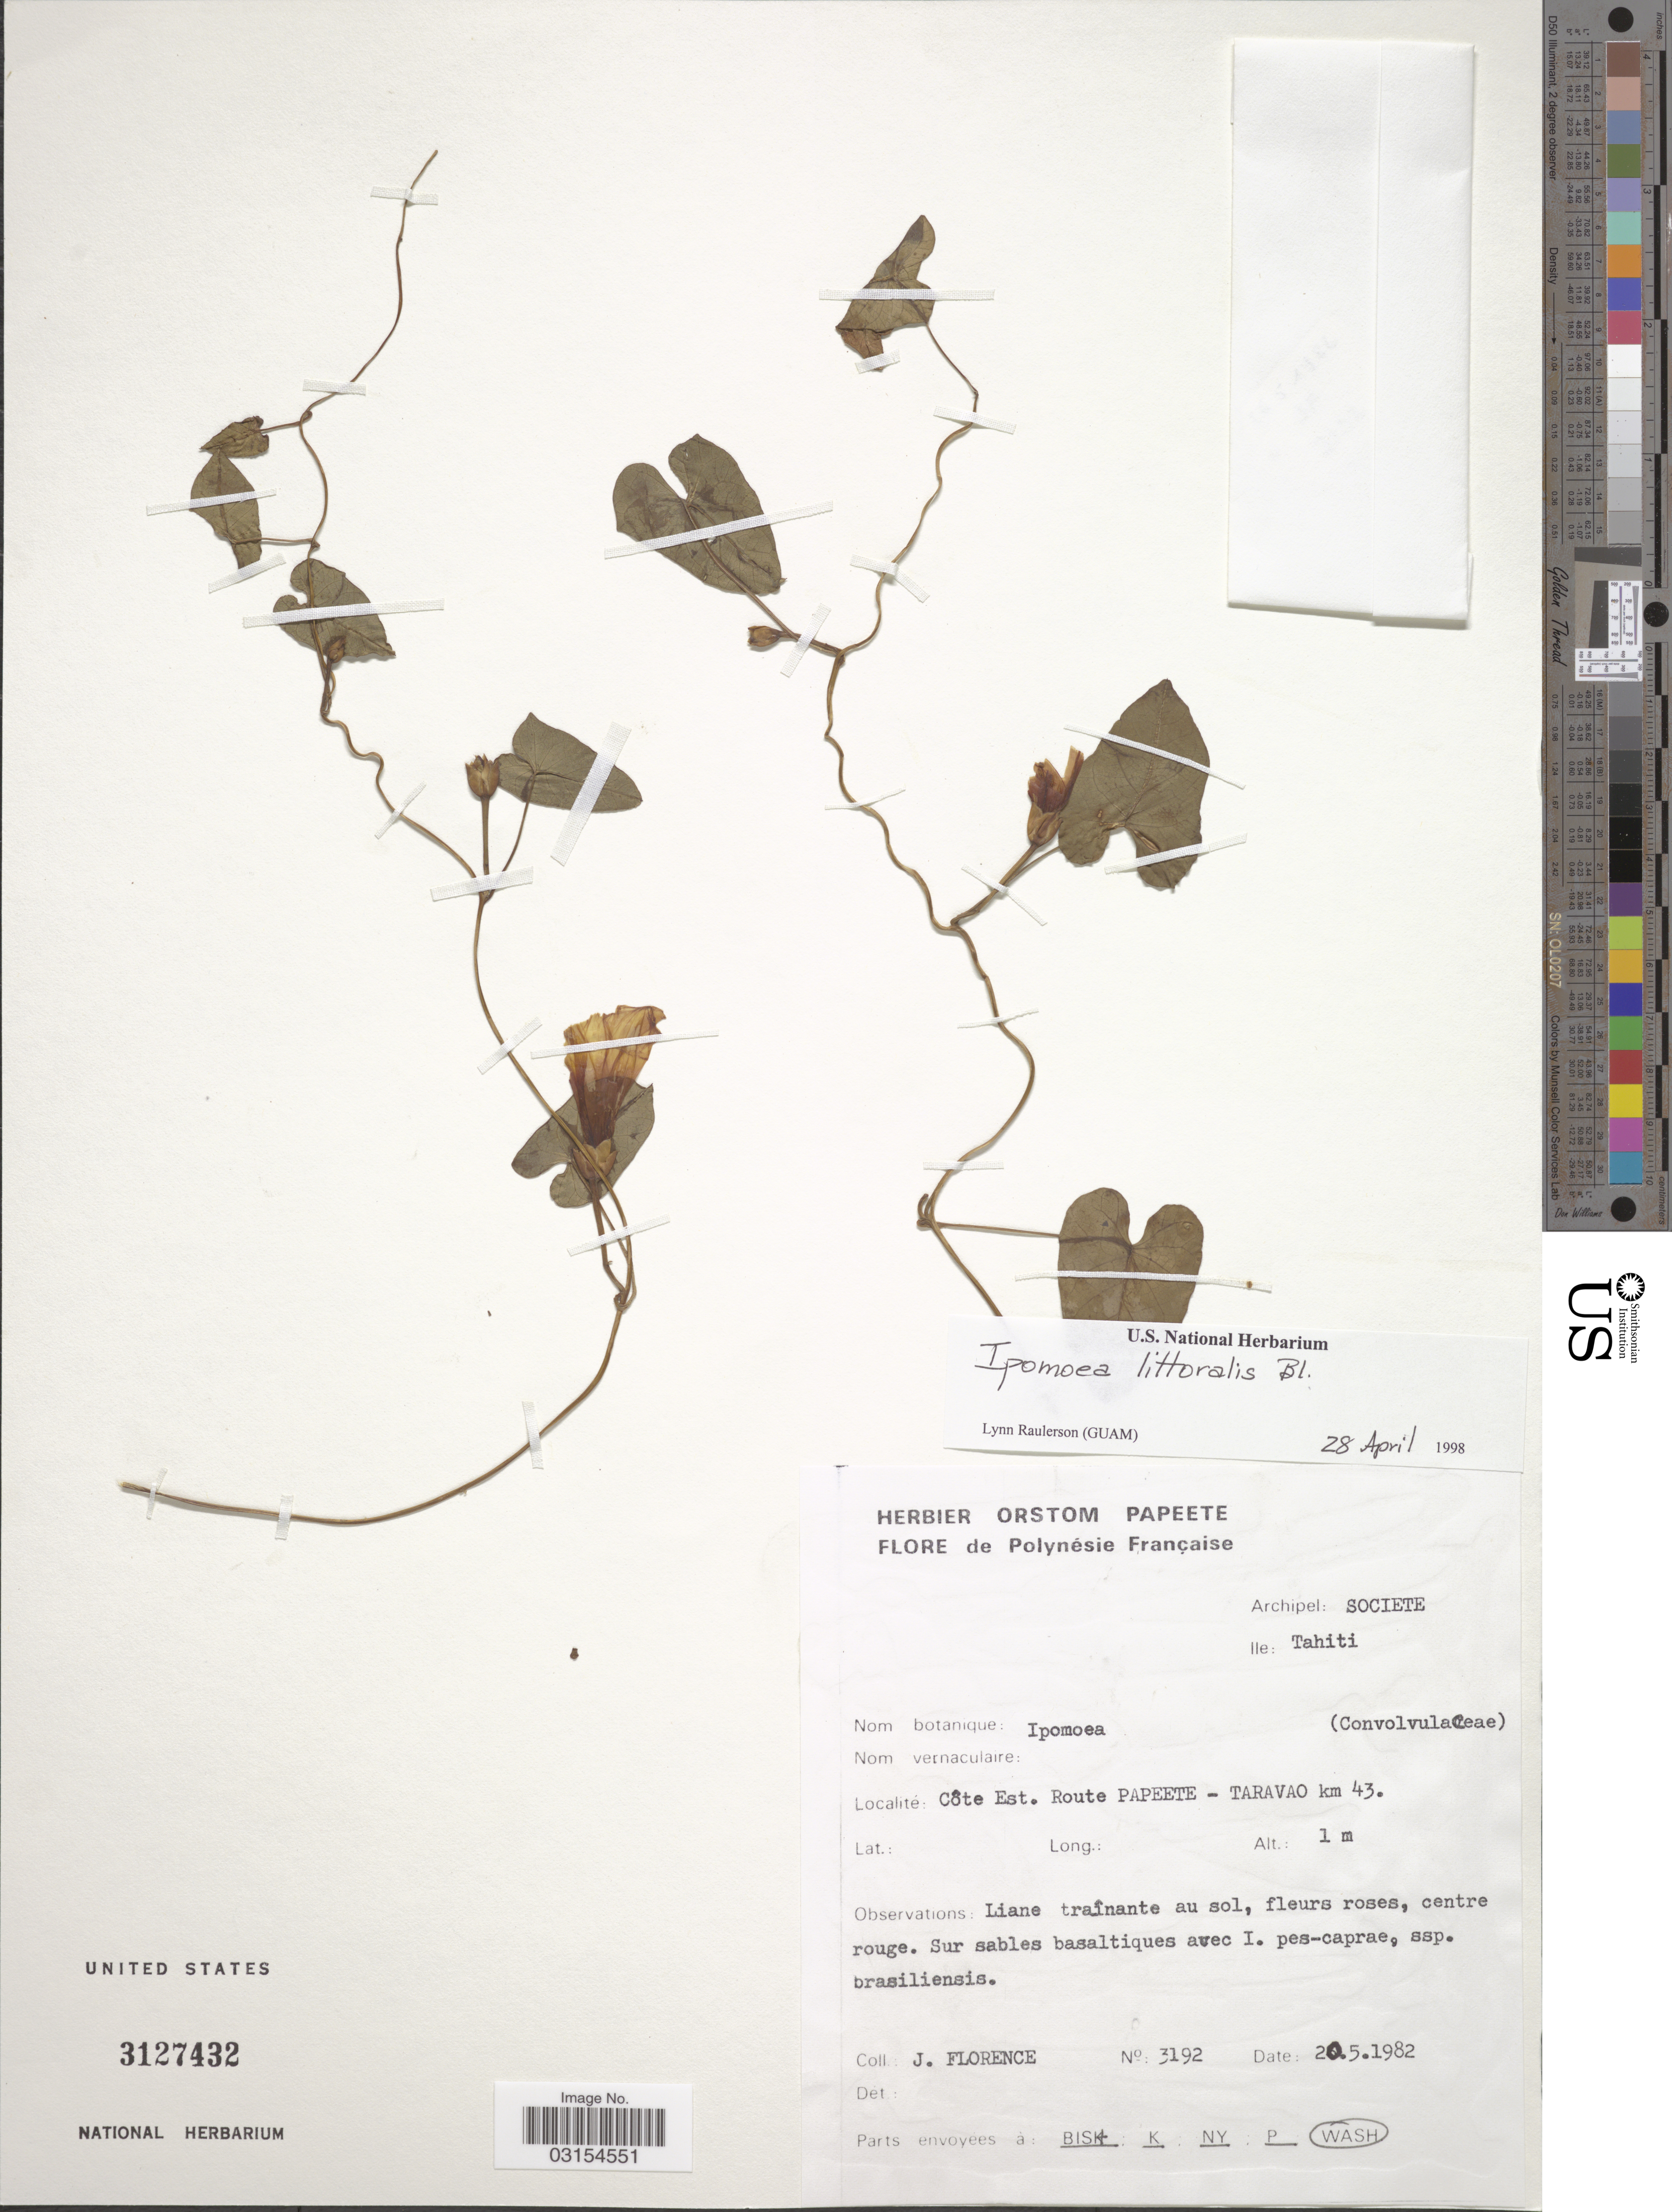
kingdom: Plantae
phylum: Tracheophyta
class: Magnoliopsida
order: Solanales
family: Convolvulaceae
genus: Ipomoea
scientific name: Ipomoea littoralis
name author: Blume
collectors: J. Florence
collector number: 3192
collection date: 1982-05-20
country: French Polynesia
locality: Archipel: Societe. Ile: Tahiti. Côte Est. Route Papeete - Taravao km 43.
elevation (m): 1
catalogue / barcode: US 3127432